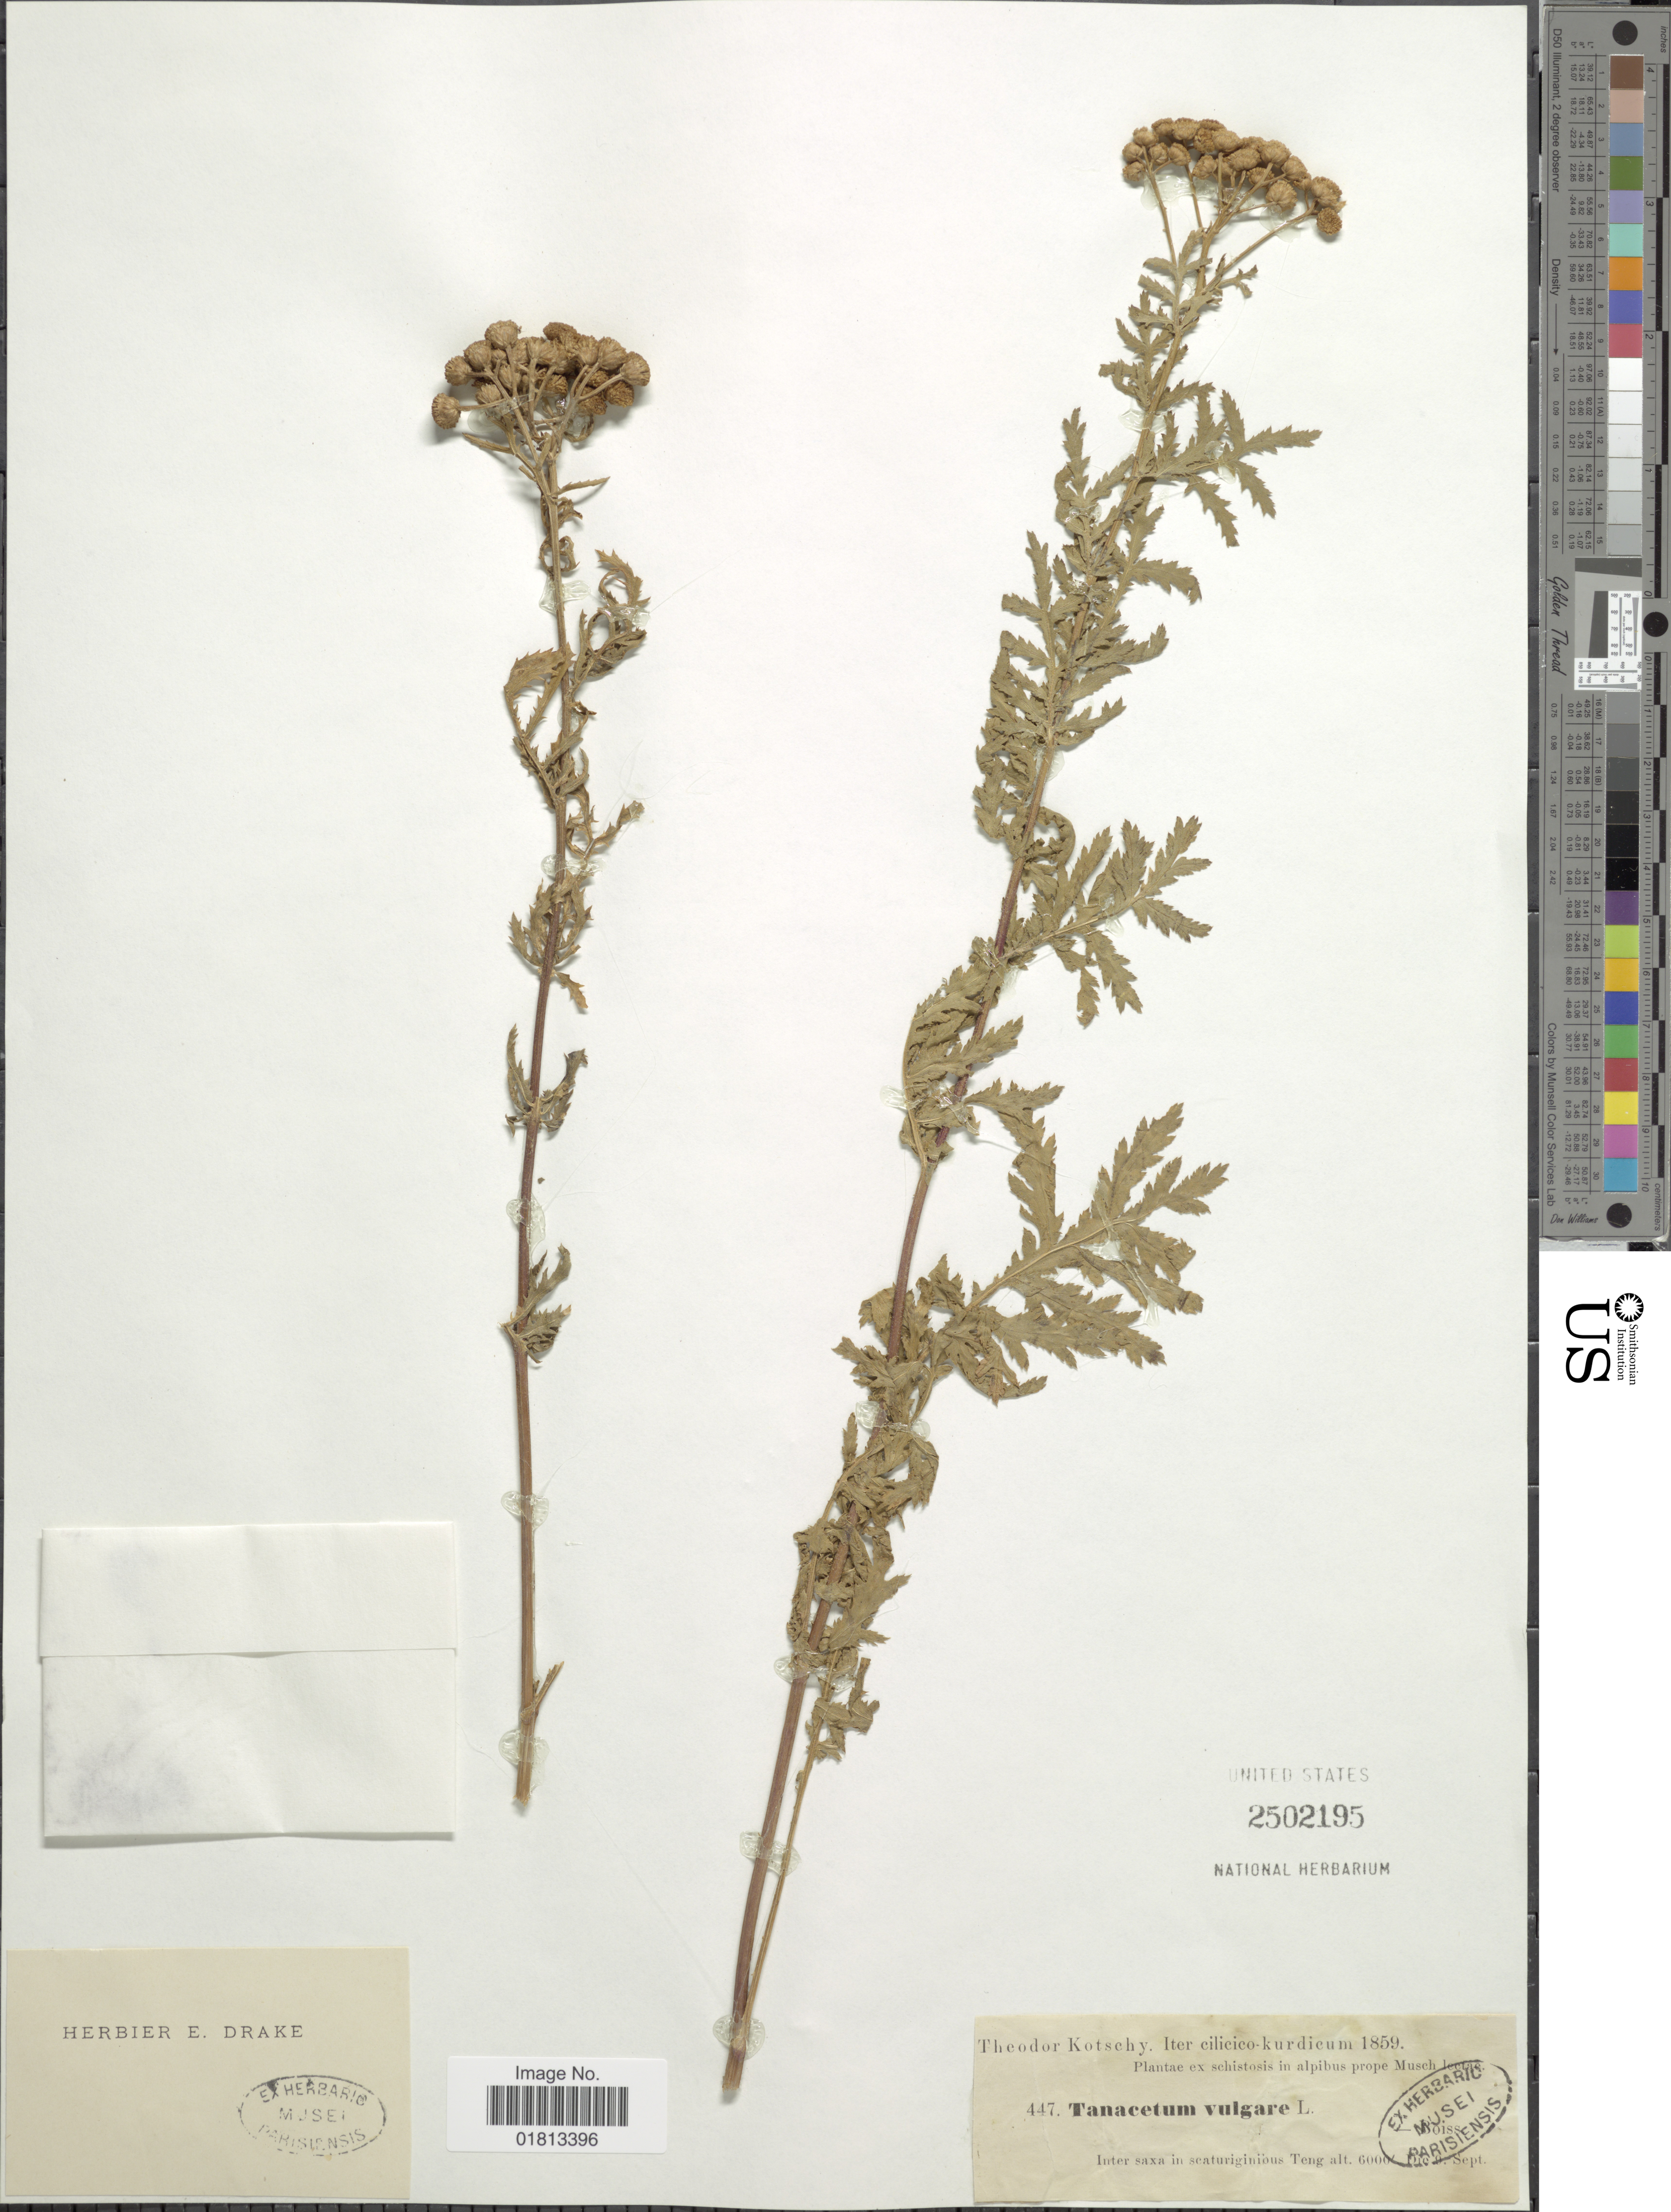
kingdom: Plantae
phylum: Tracheophyta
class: Magnoliopsida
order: Asterales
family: Asteraceae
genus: Tanacetum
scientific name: Tanacetum vulgare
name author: L.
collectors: K. G. Kotschy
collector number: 447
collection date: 1859-09-09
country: Turkey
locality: Iter cilicico-kurdicum, Inter saxa in scaturiginious Teng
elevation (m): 1829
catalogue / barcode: US 2502195